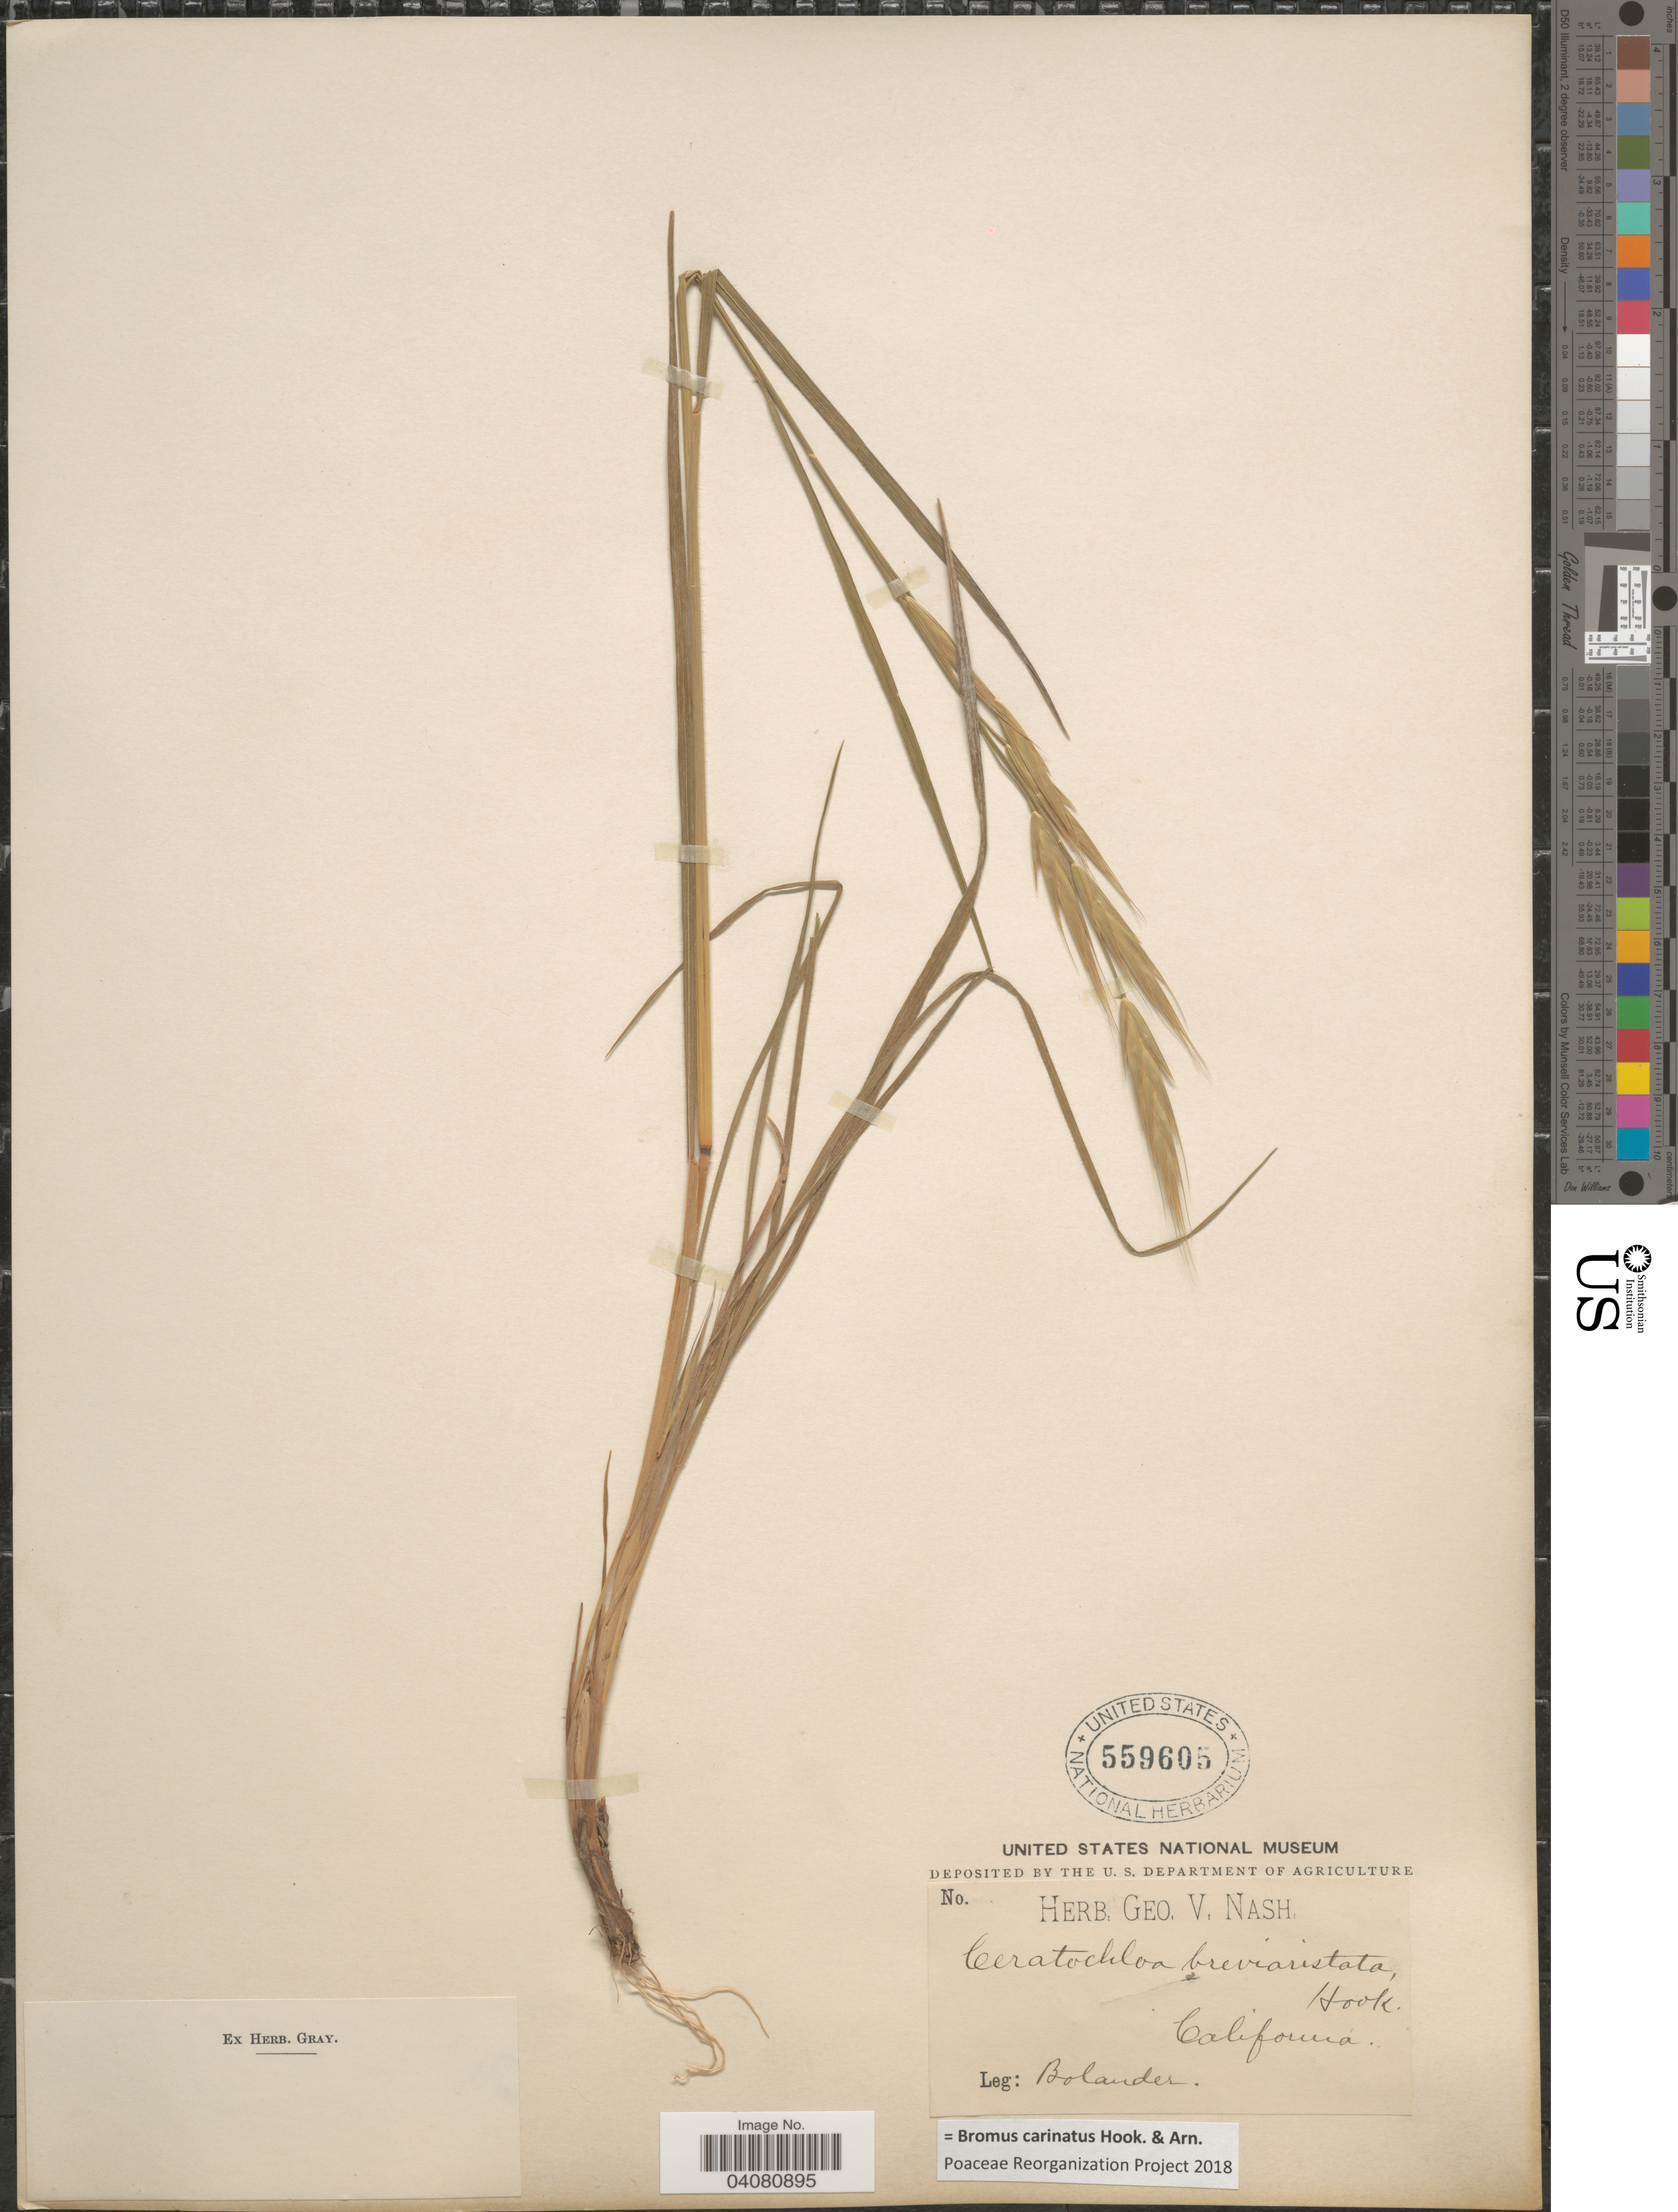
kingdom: Plantae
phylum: Tracheophyta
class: Liliopsida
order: Poales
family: Poaceae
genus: Bromus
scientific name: Bromus carinatus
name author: Hook. & Arn.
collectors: -. Bolander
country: United States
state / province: California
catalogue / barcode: US 559605